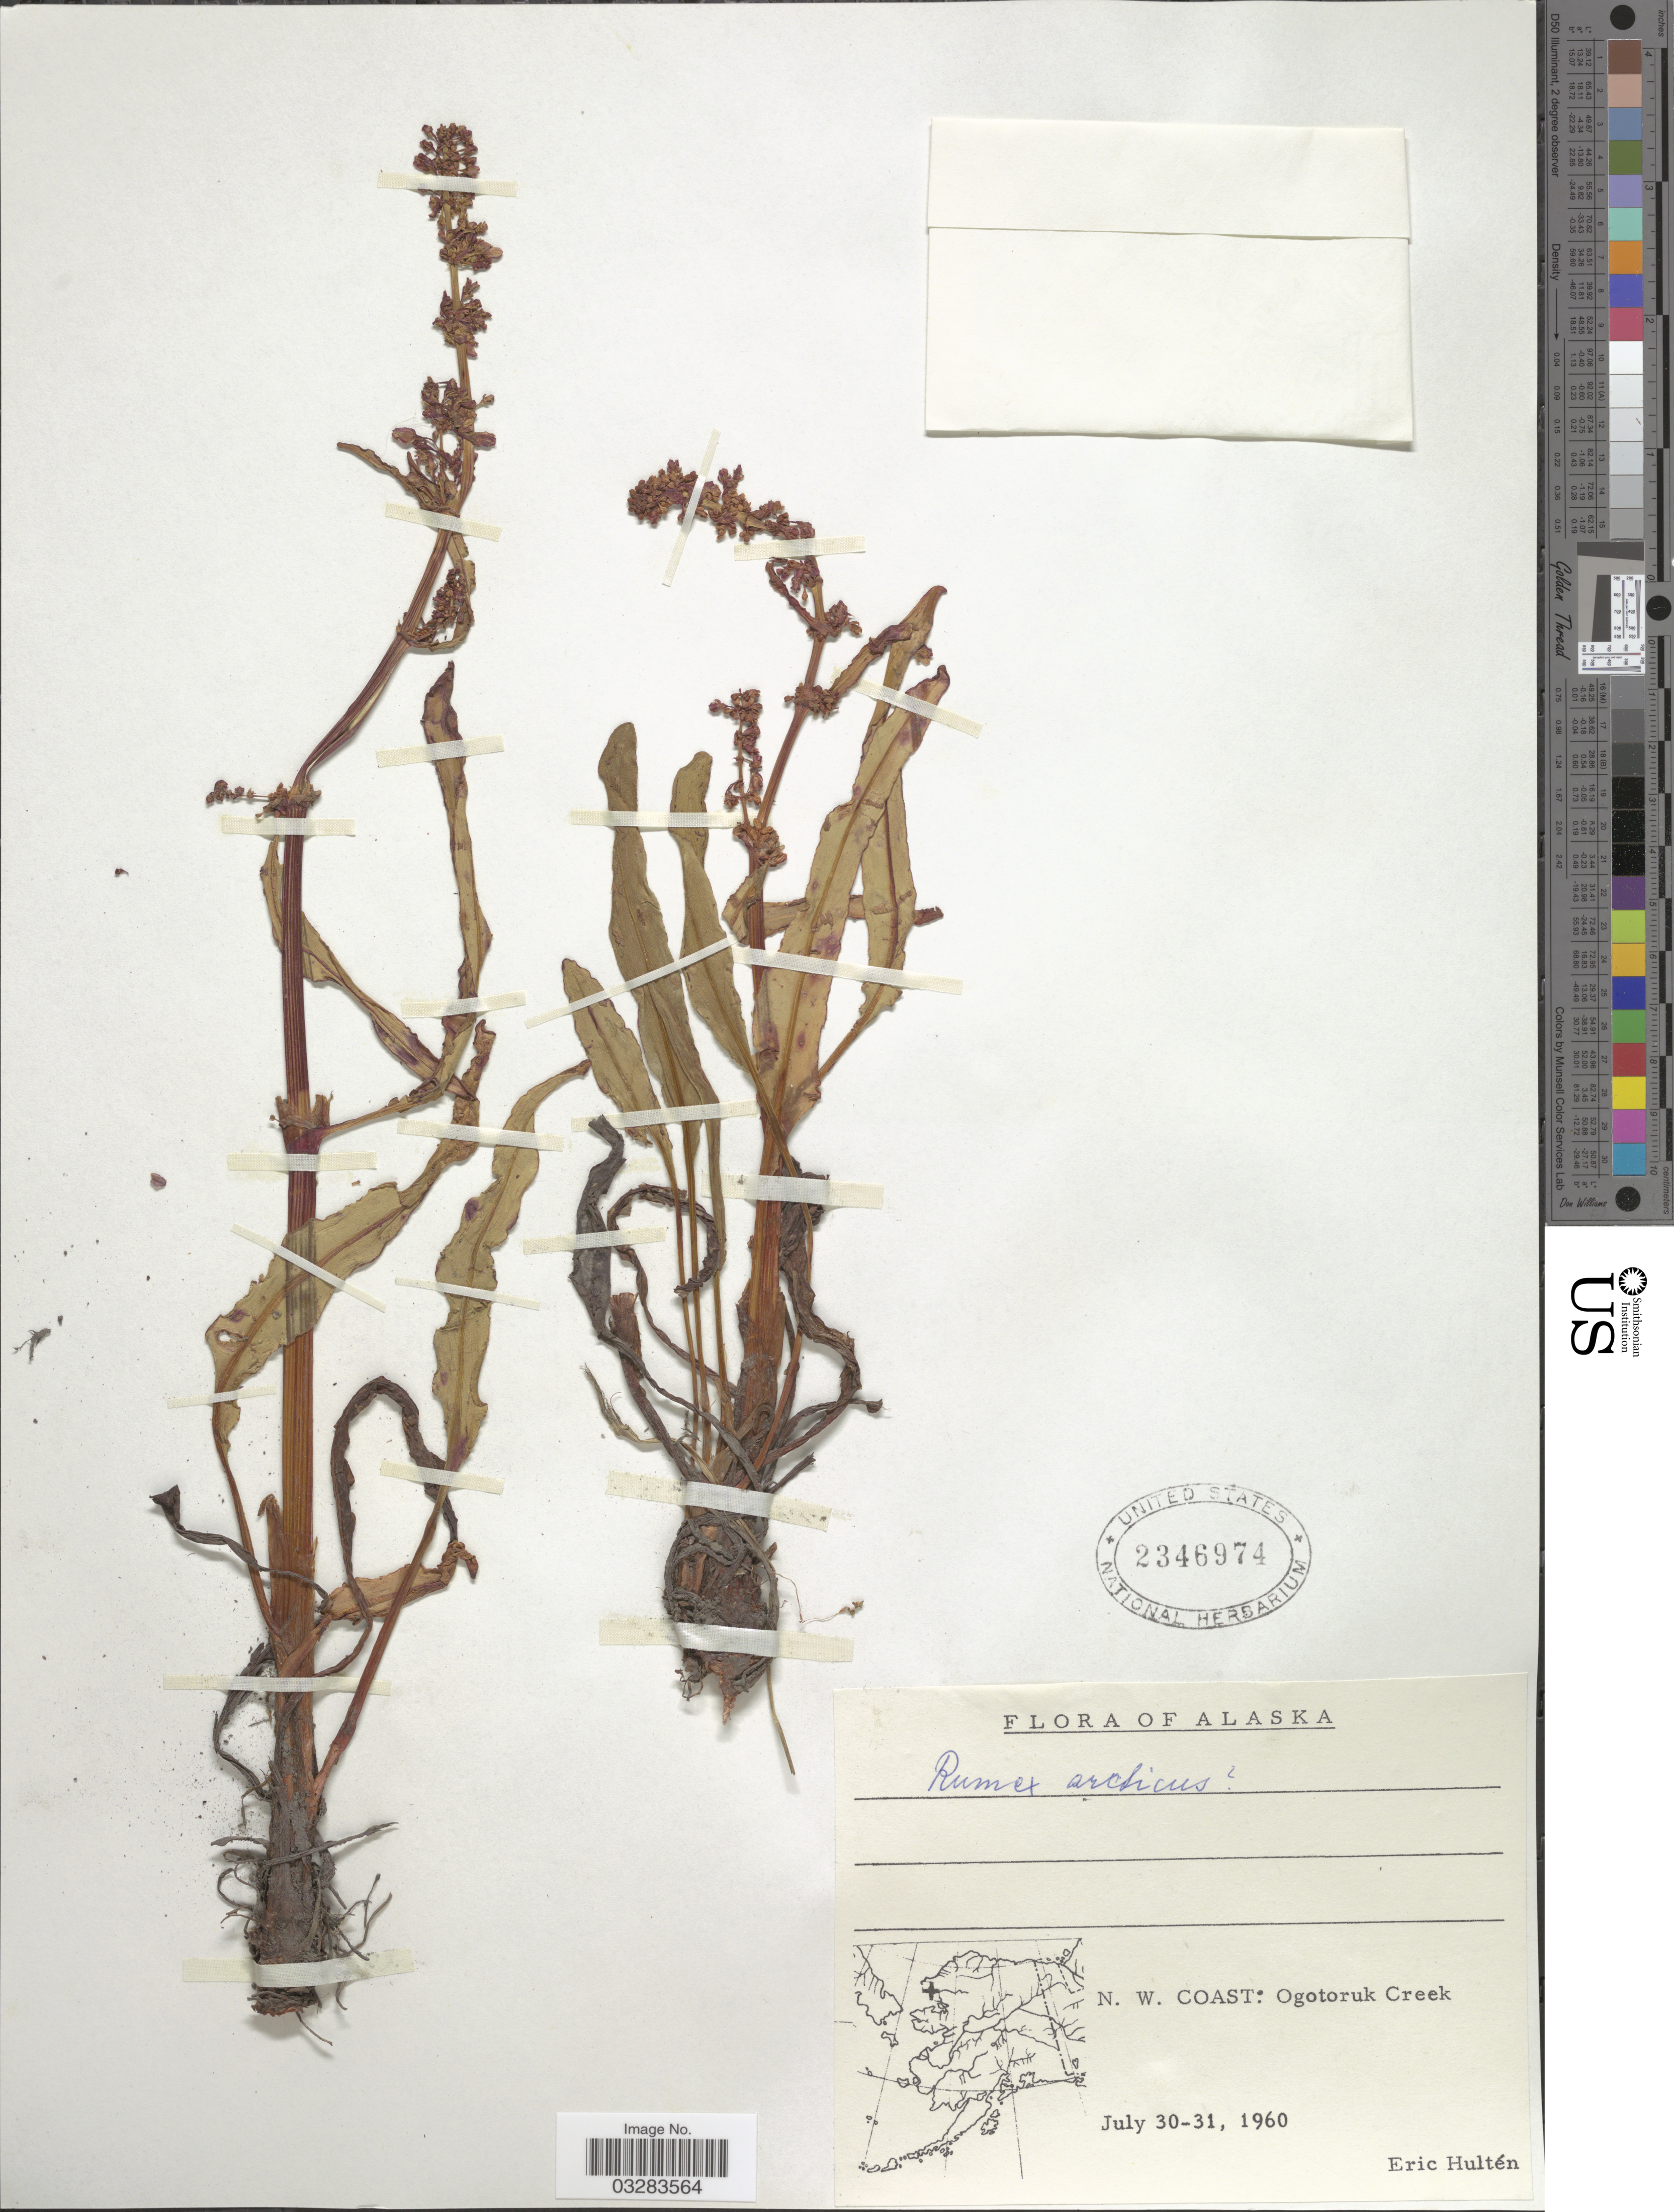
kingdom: Plantae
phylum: Tracheophyta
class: Magnoliopsida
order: Caryophyllales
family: Polygonaceae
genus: Rumex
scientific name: Rumex arcticus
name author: Trautv.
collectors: E. G. Hultén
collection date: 1960-07-30/1960-07-31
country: United States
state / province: Alaska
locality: N. W. Coast: Ogotoruk Creek.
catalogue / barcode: US 2346974